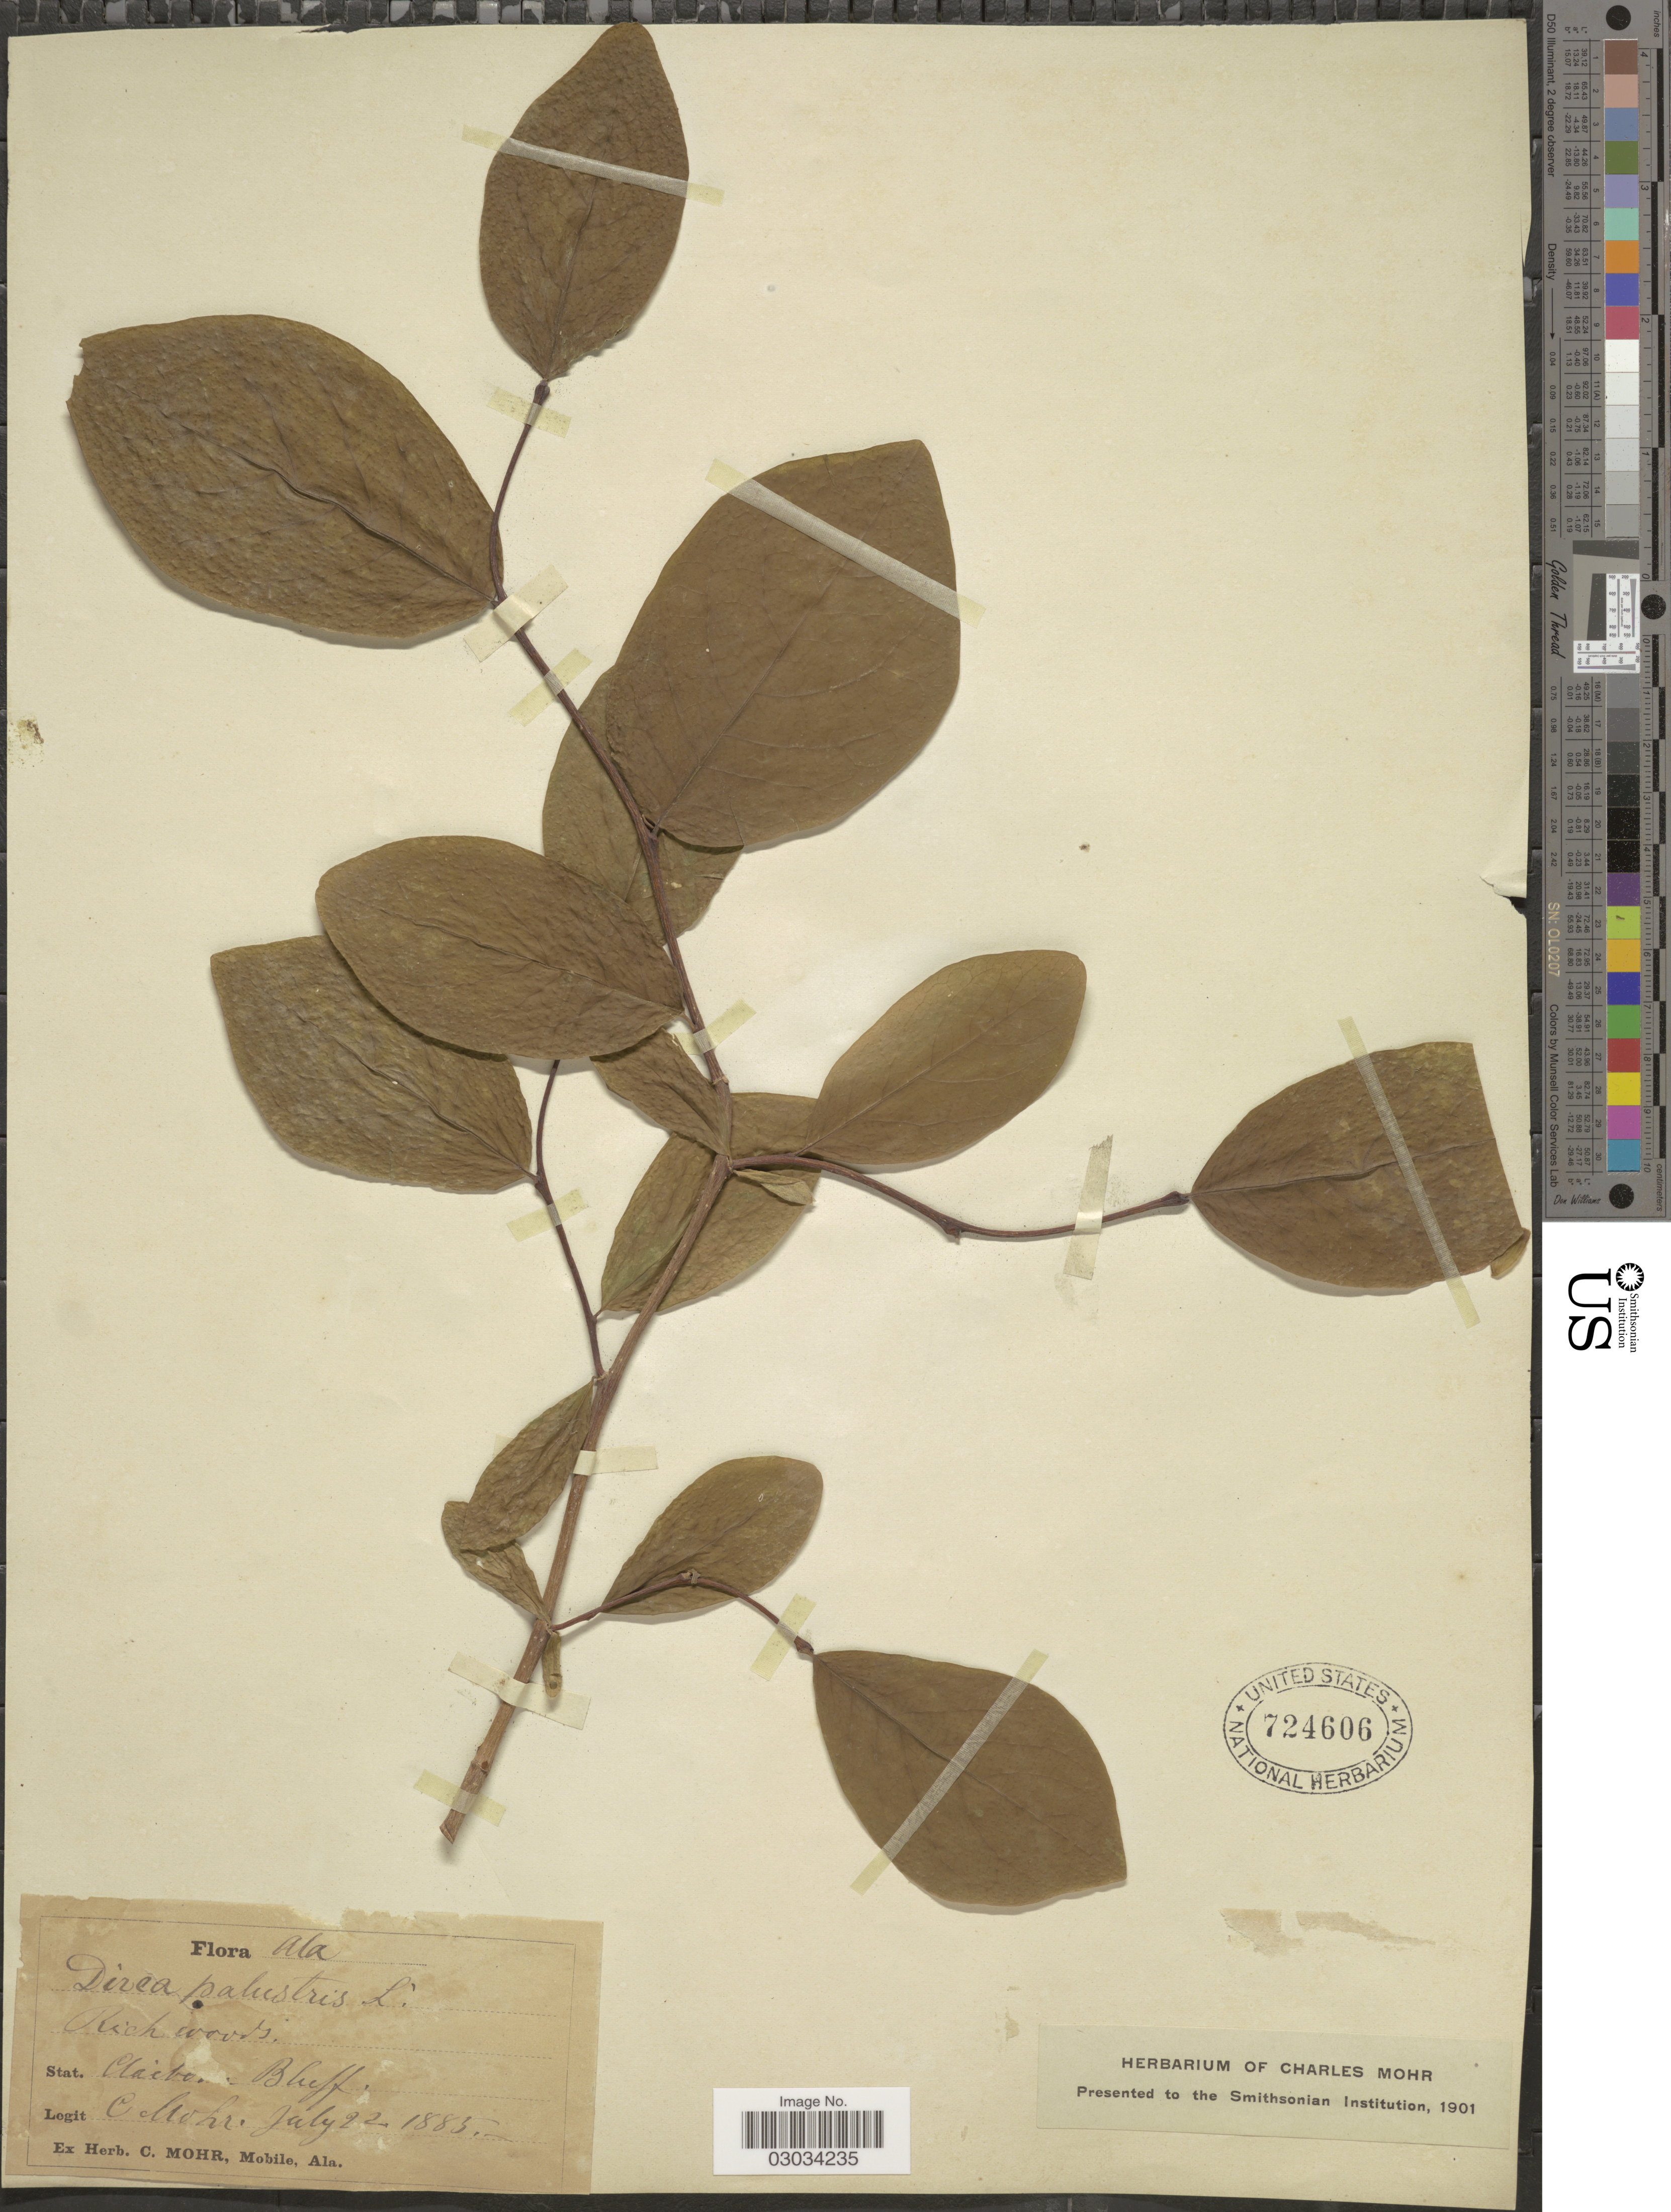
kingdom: Plantae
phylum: Tracheophyta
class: Magnoliopsida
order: Malvales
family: Thymelaeaceae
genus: Dirca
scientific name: Dirca palustris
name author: L.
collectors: C. T. Mohr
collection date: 1885-07-22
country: United States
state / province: Alabama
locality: Stat. Claibourne Bluff.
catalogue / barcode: US 724606